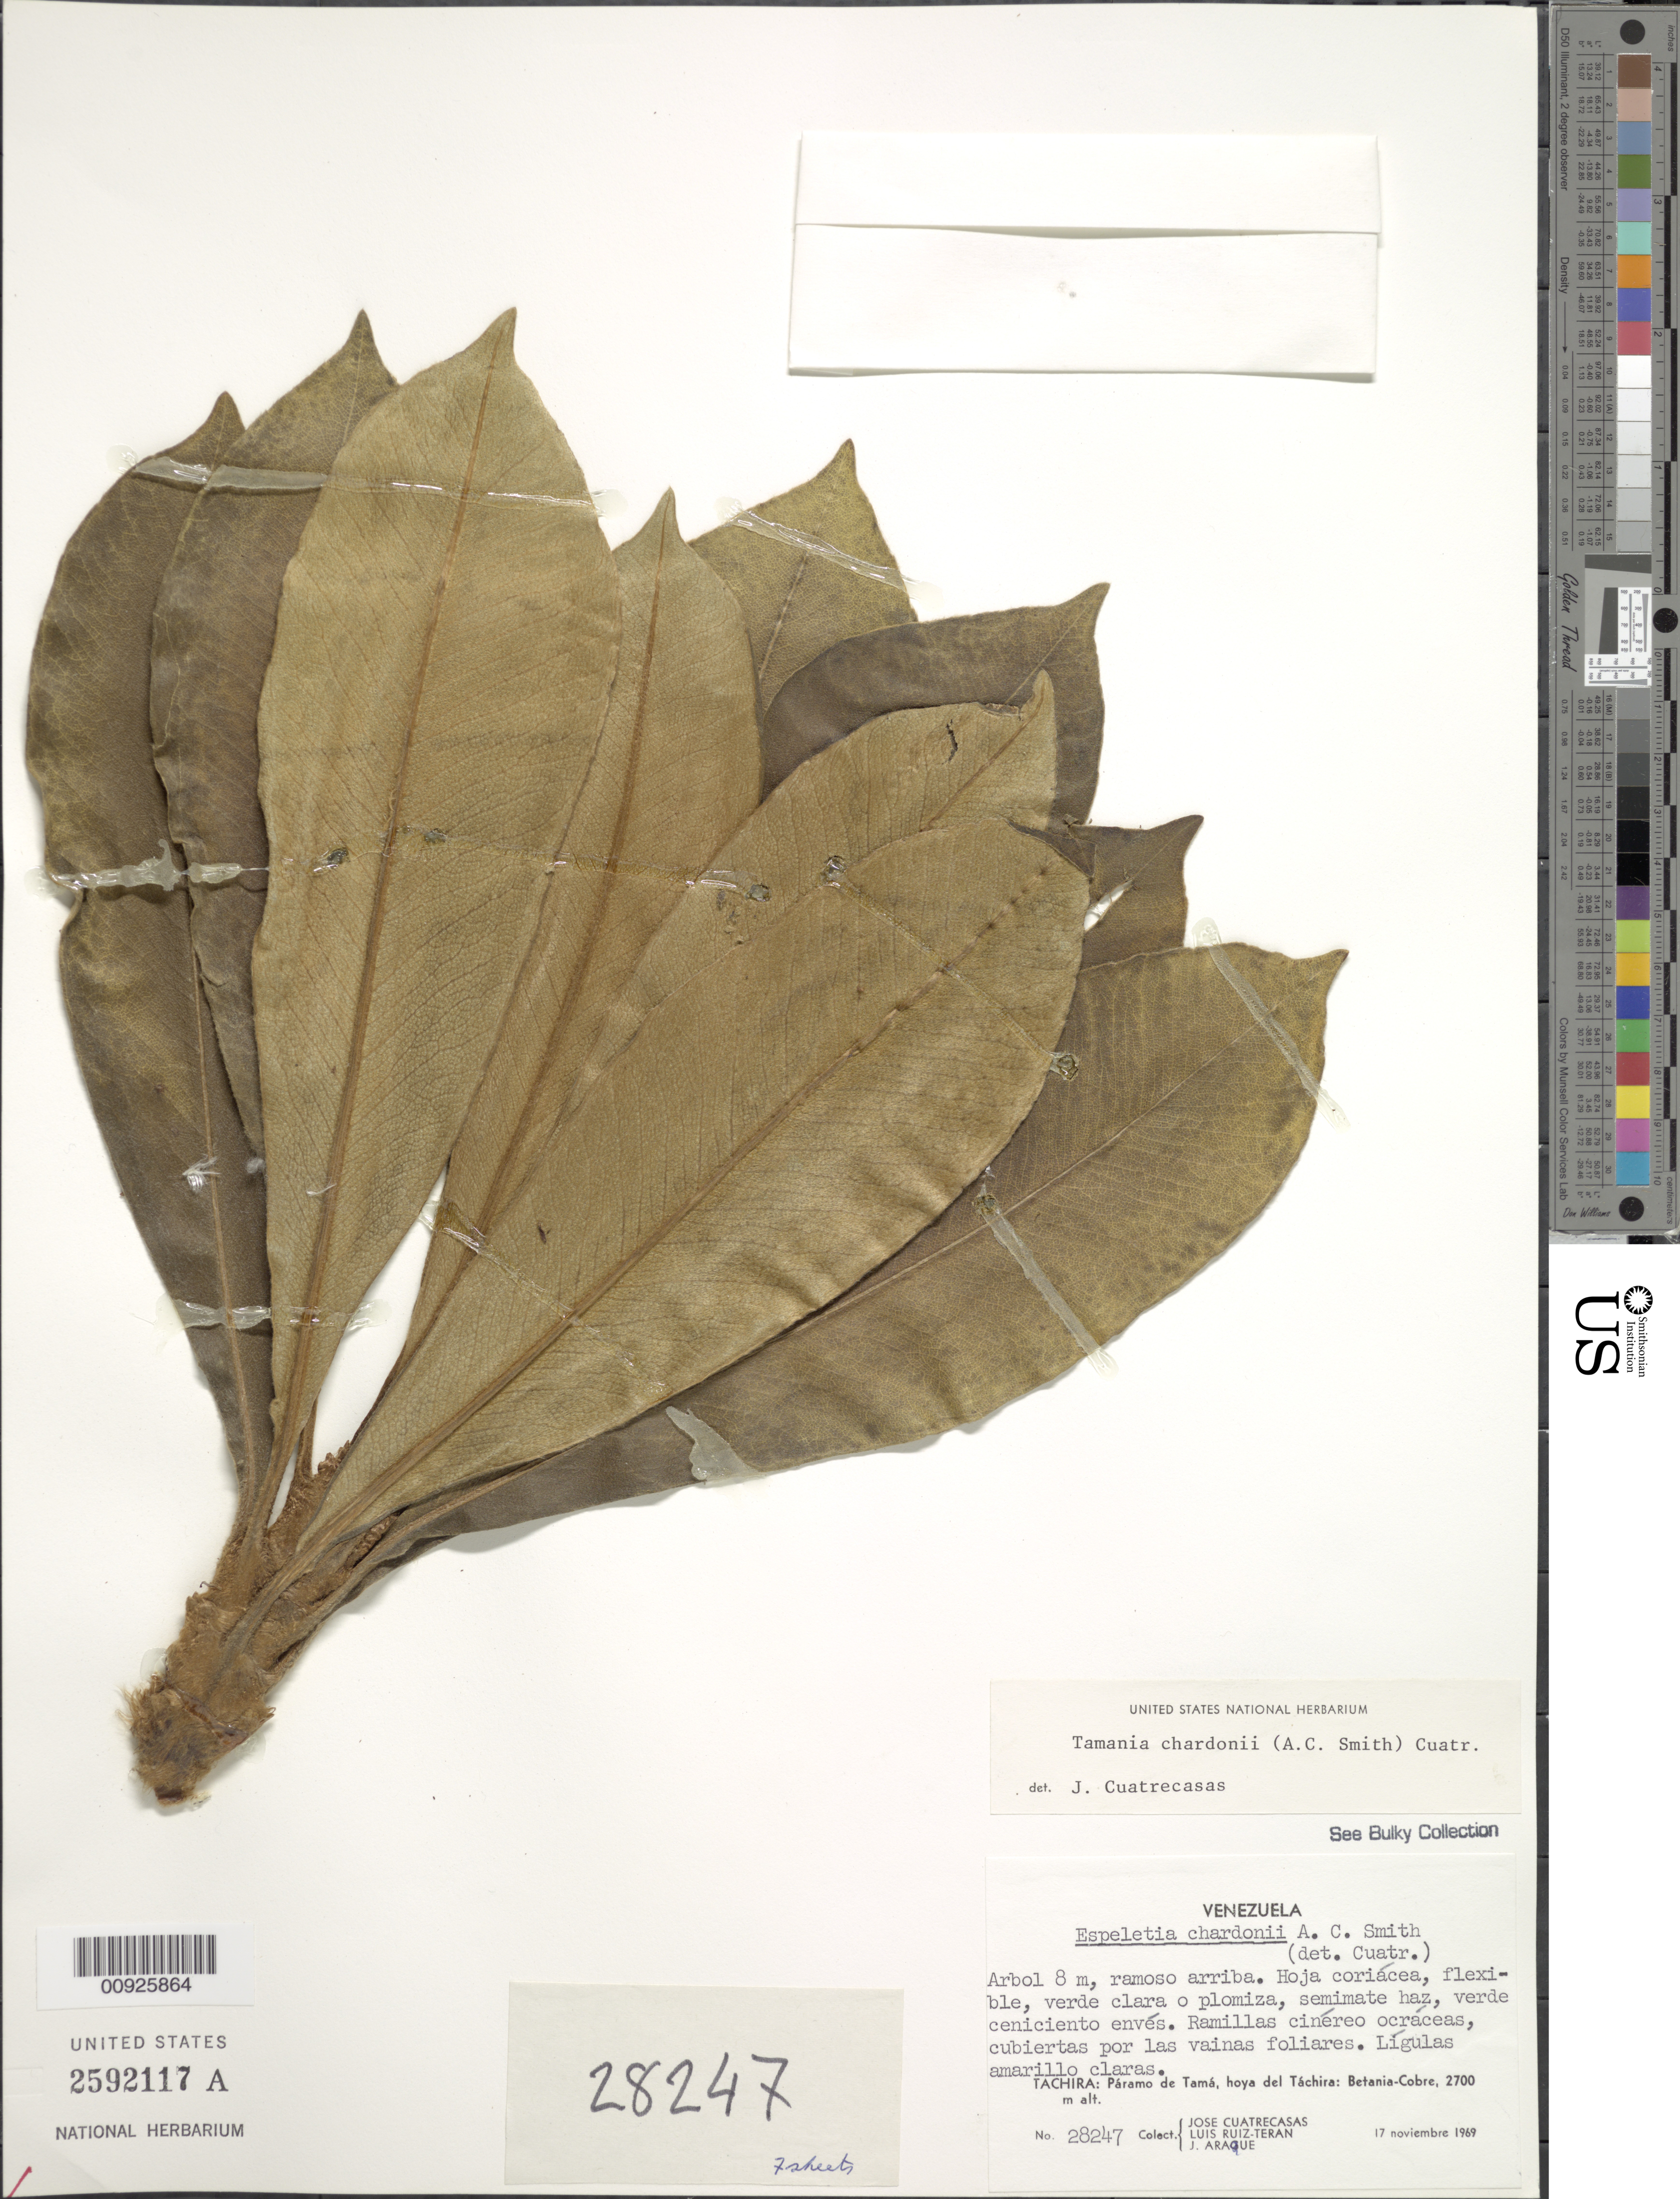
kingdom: Plantae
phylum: Tracheophyta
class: Magnoliopsida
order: Asterales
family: Asteraceae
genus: Tamania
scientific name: Tamania chardonii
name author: (A.C. Sm.) Cuatrec.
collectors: J. Cuatrecasas, L. E. Ruíz-Terán & J. Araque Molina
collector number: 28247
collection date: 1969-11-17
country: Venezuela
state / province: Táchira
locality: P. de Tamá. Páramo de Tamá, hoya del Táchira: Betania-Cobre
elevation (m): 2700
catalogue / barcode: US 2592117A